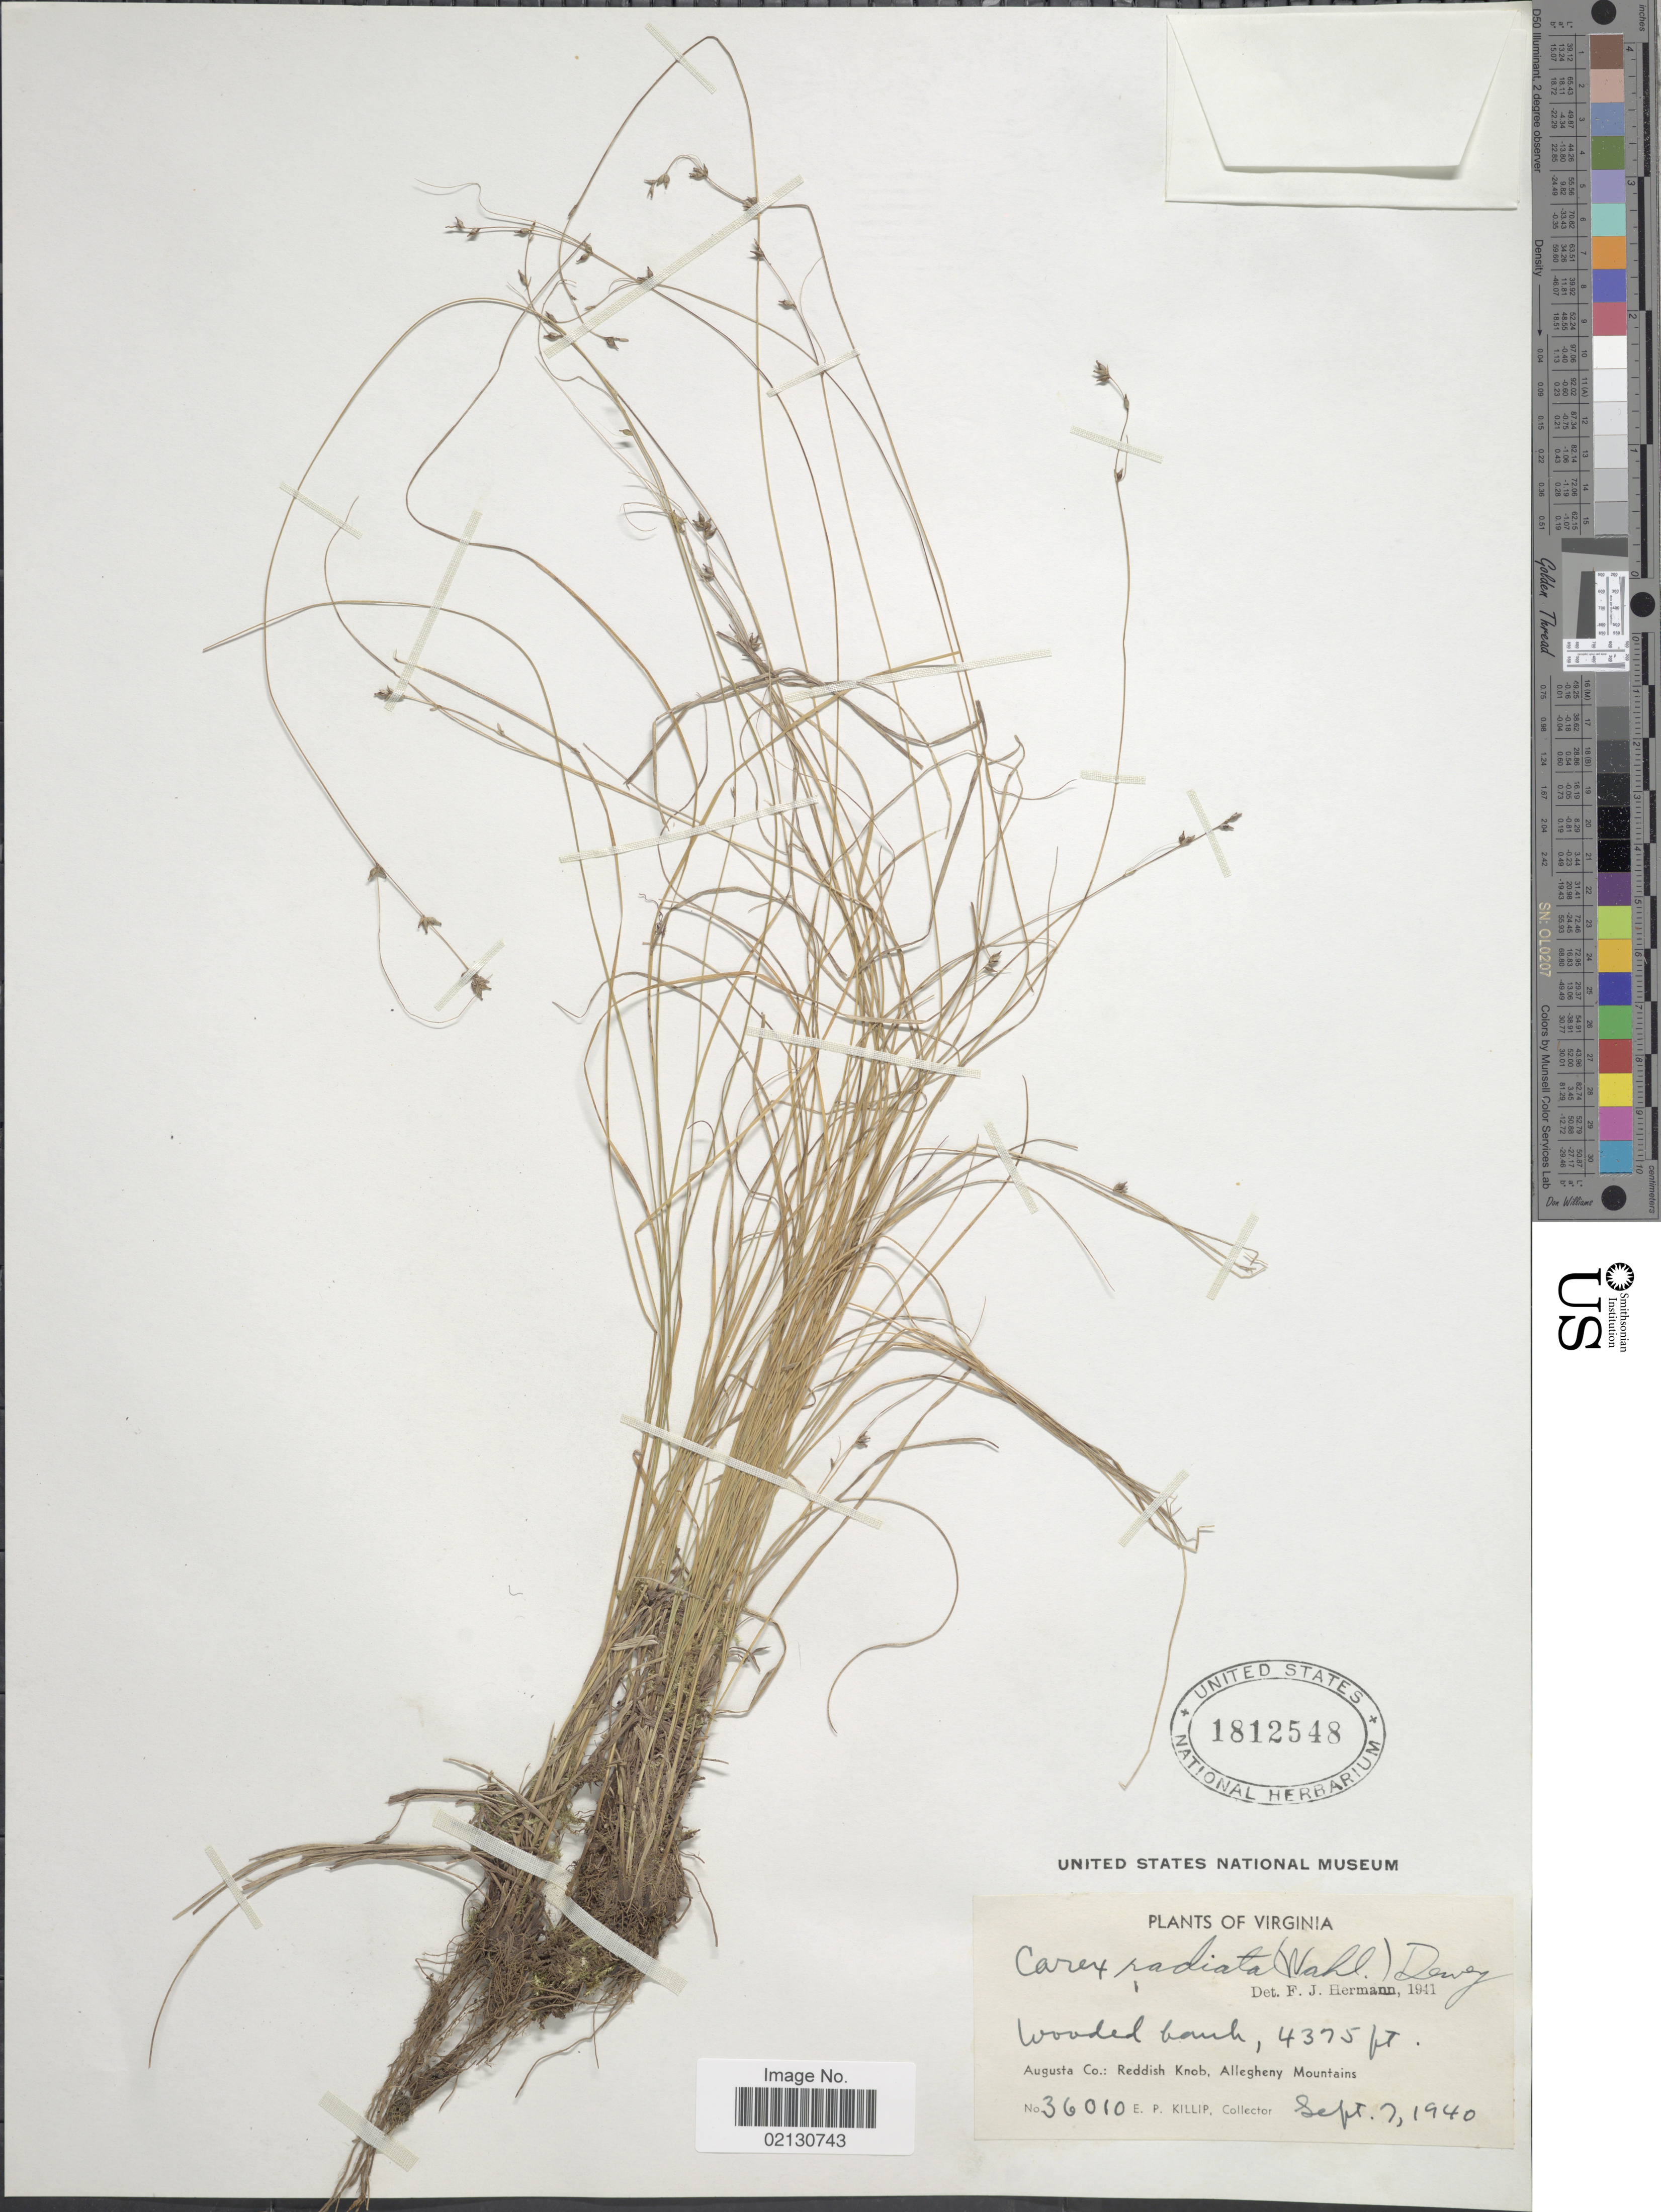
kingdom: Plantae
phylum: Tracheophyta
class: Liliopsida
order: Poales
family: Cyperaceae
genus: Carex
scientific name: Carex radiata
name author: (Wahlenb.) Small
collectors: E. P. Killip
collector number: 36010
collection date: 1940-09-07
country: United States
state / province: Virginia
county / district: Augusta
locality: Augusta Co.: Reddish Knob, Allegheny Mountains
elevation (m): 1334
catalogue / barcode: US 1812548